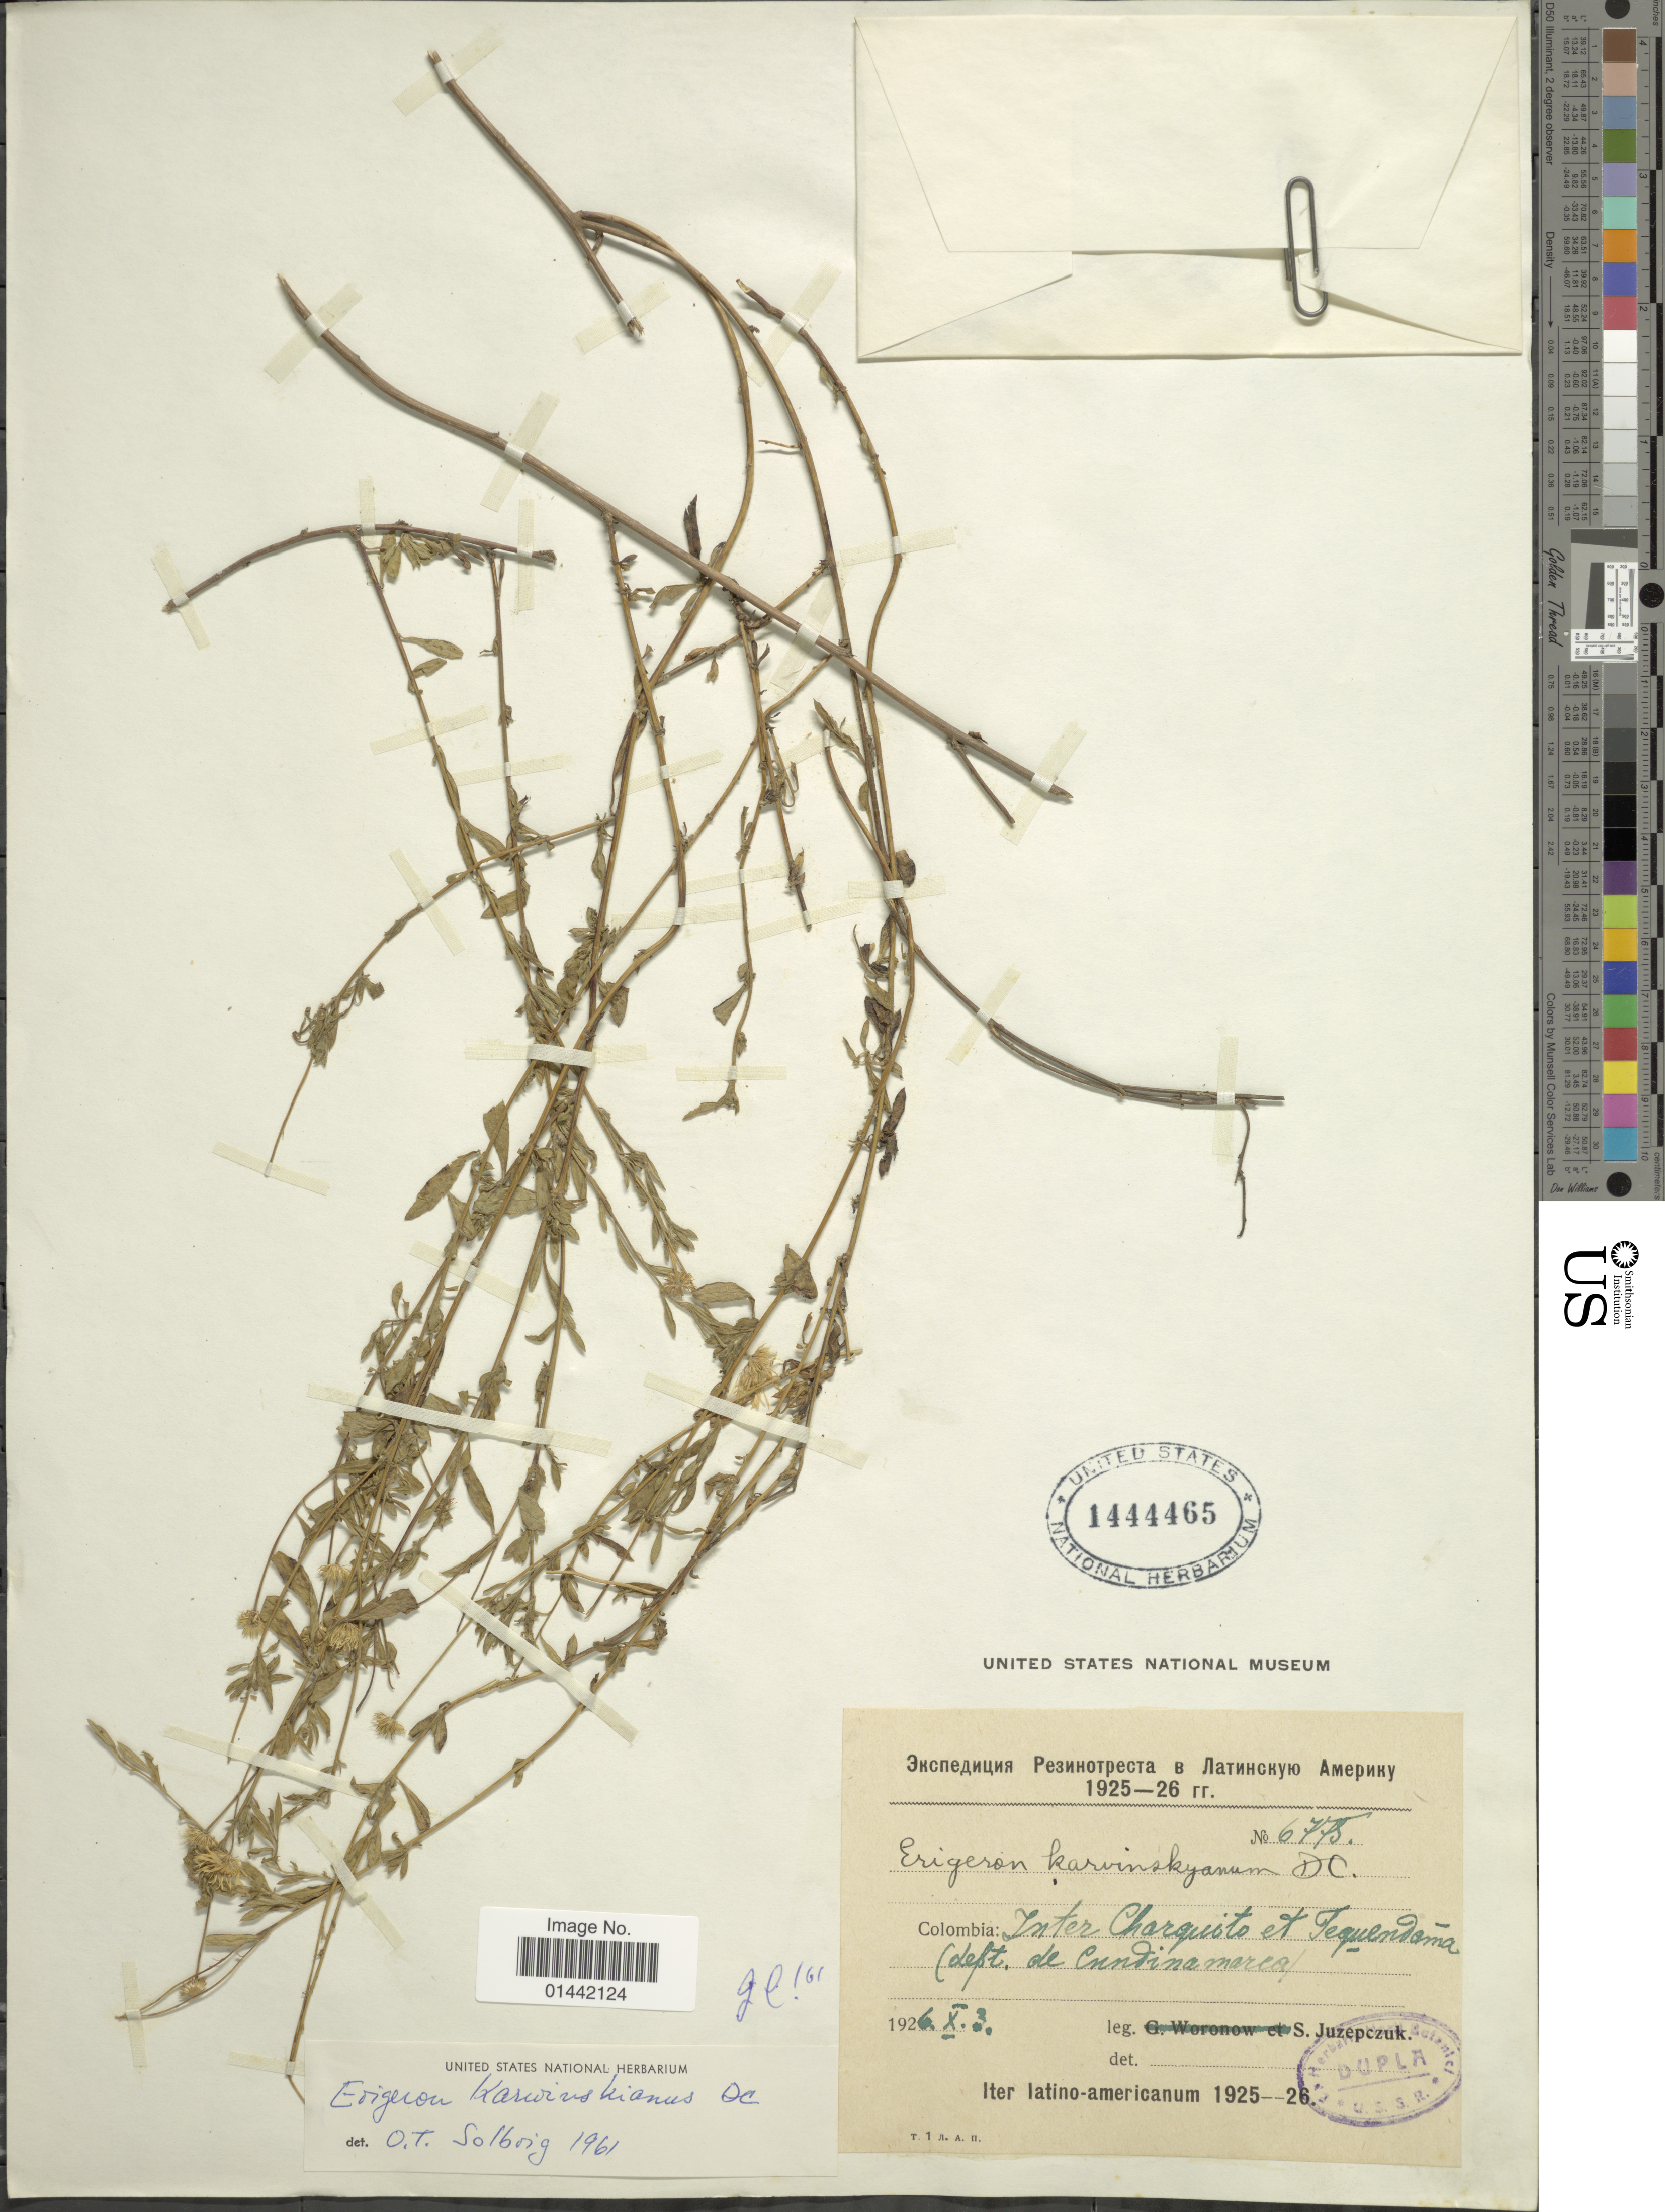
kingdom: Plantae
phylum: Tracheophyta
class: Magnoliopsida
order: Asterales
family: Asteraceae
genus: Erigeron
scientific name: Erigeron karvinskianus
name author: DC.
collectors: S. V. Juzepczuk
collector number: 6775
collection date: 1926-10-03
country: Colombia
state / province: Cundinamarca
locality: Inter Charquisto et Tequendoma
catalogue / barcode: US 1444465